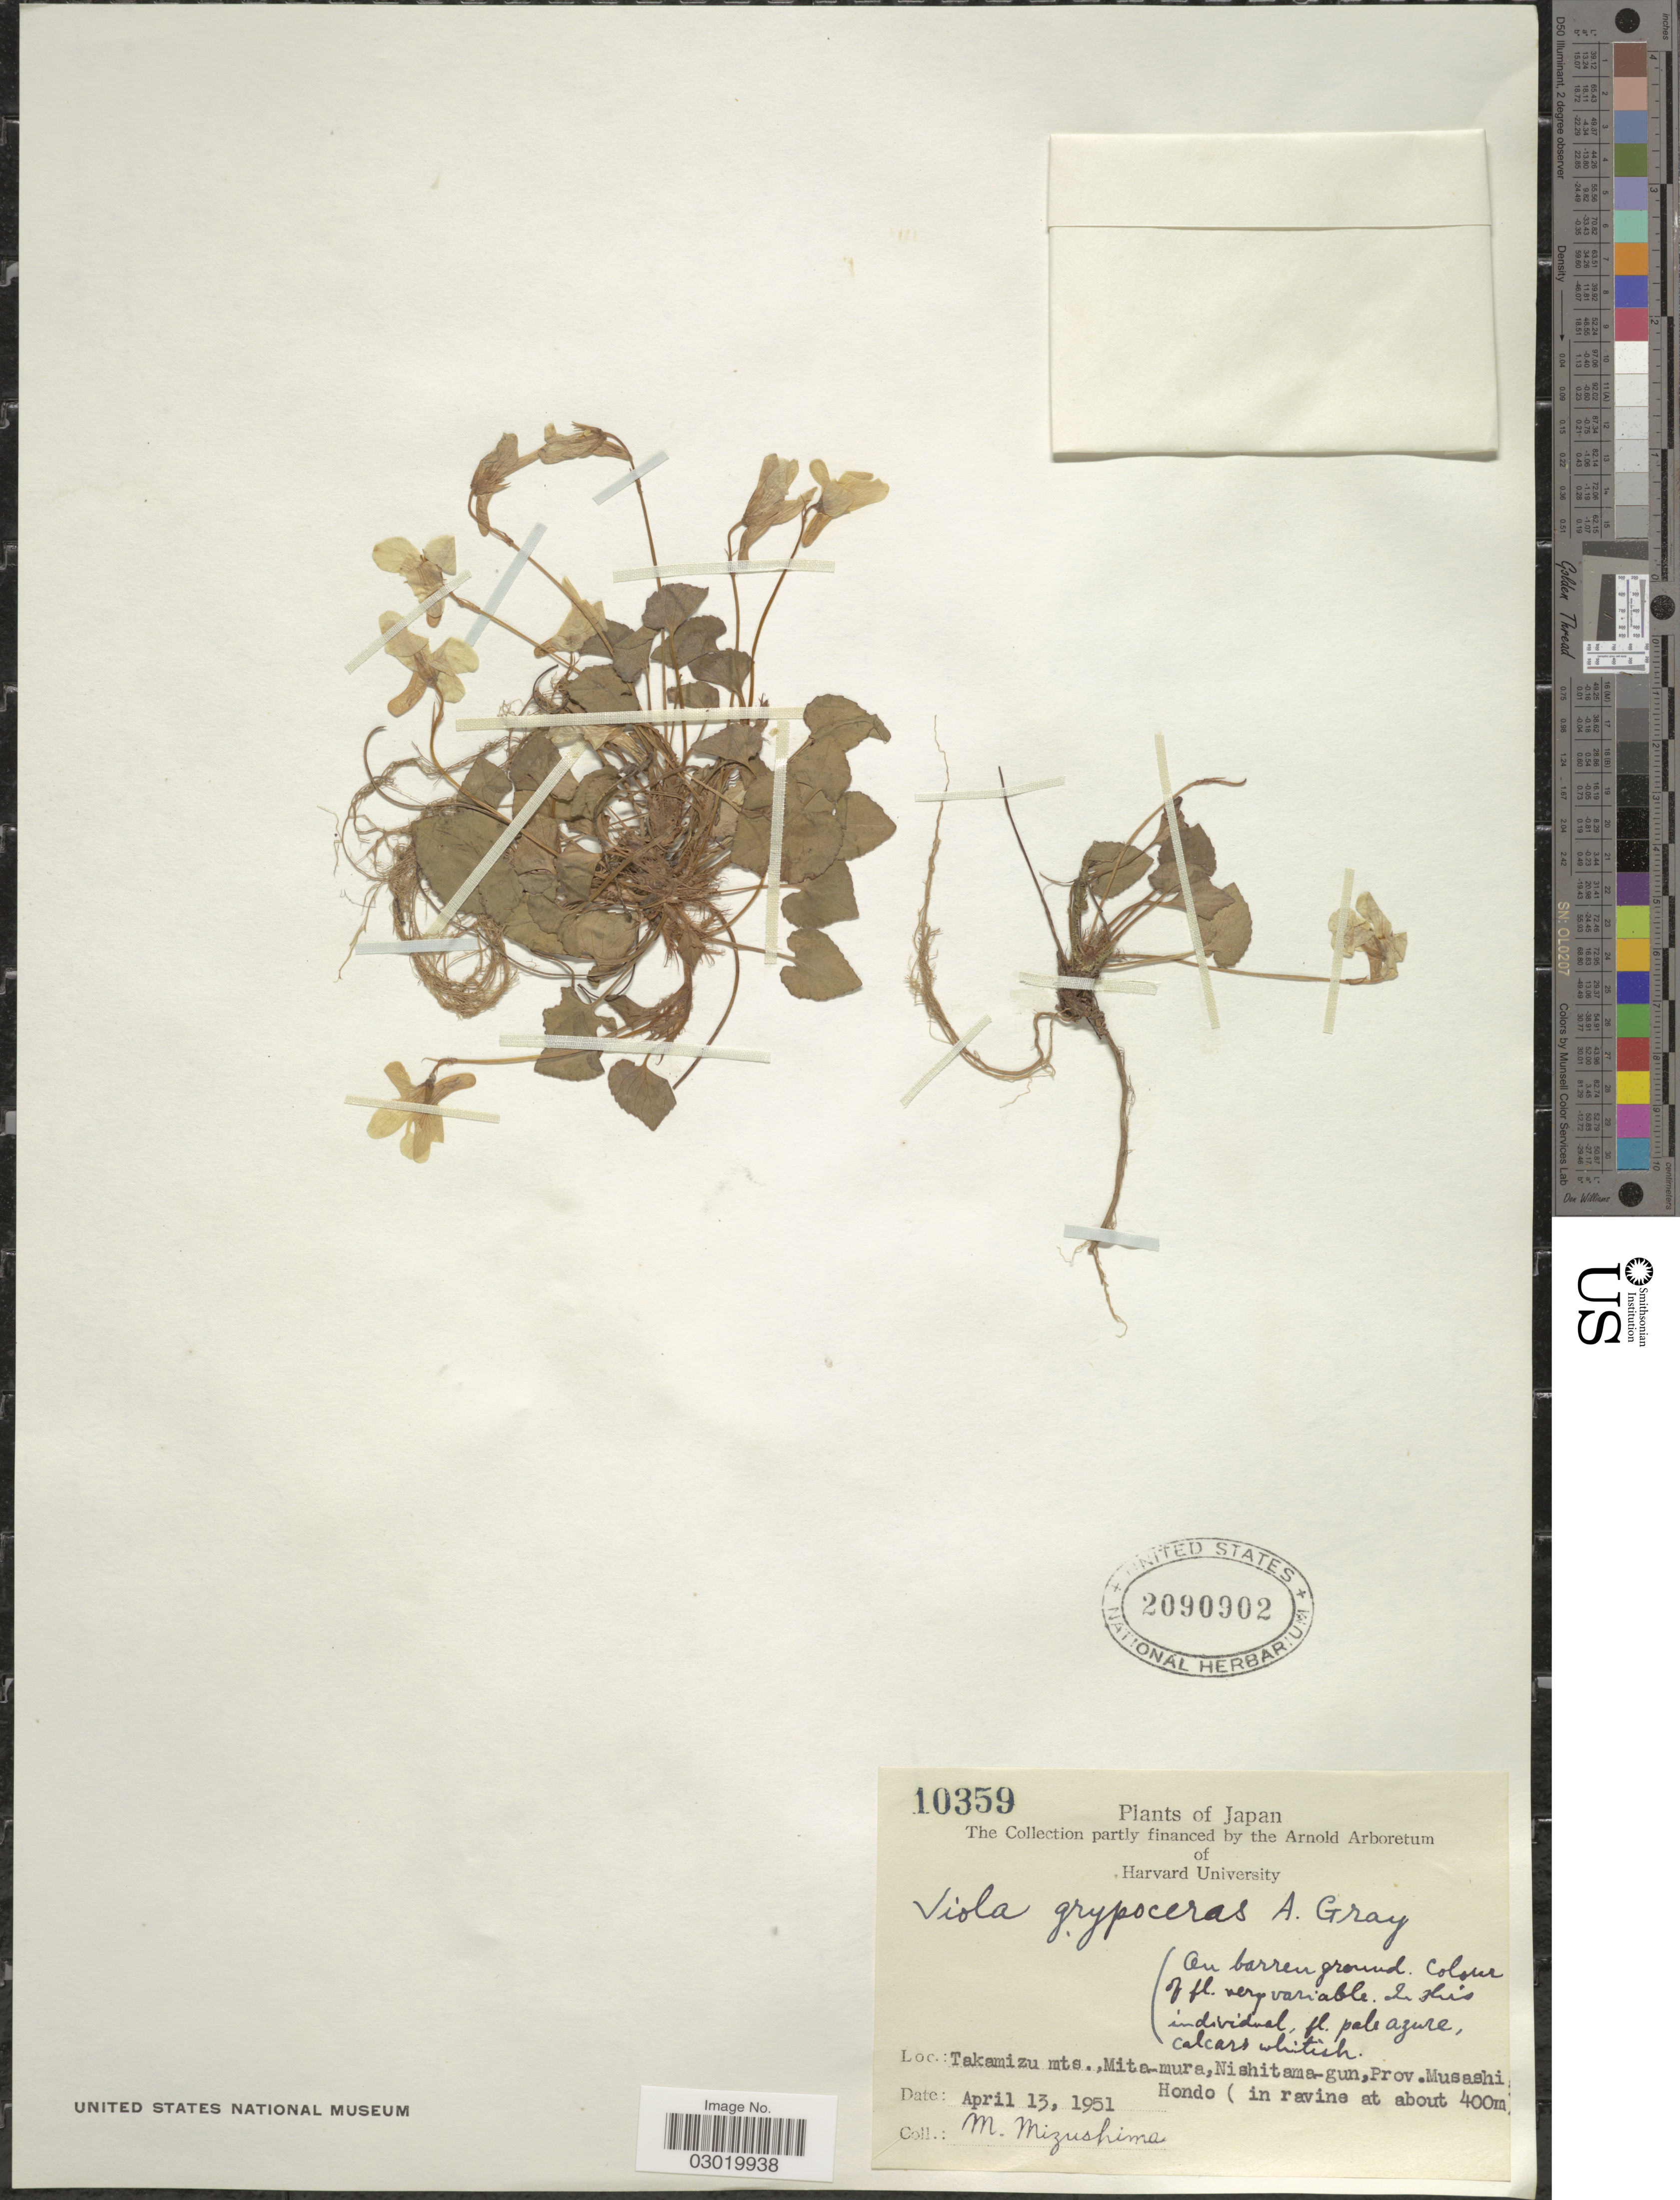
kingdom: Plantae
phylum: Tracheophyta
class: Magnoliopsida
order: Malpighiales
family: Violaceae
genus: Viola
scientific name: Viola grypoceras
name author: A. Gray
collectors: M. Mizushima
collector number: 10359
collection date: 1951-04-13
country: Japan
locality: Takamizu mts., Mita-mura, Nishitawa-gun, Prov. Musashi, Hondo.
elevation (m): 400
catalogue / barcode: US 2090902